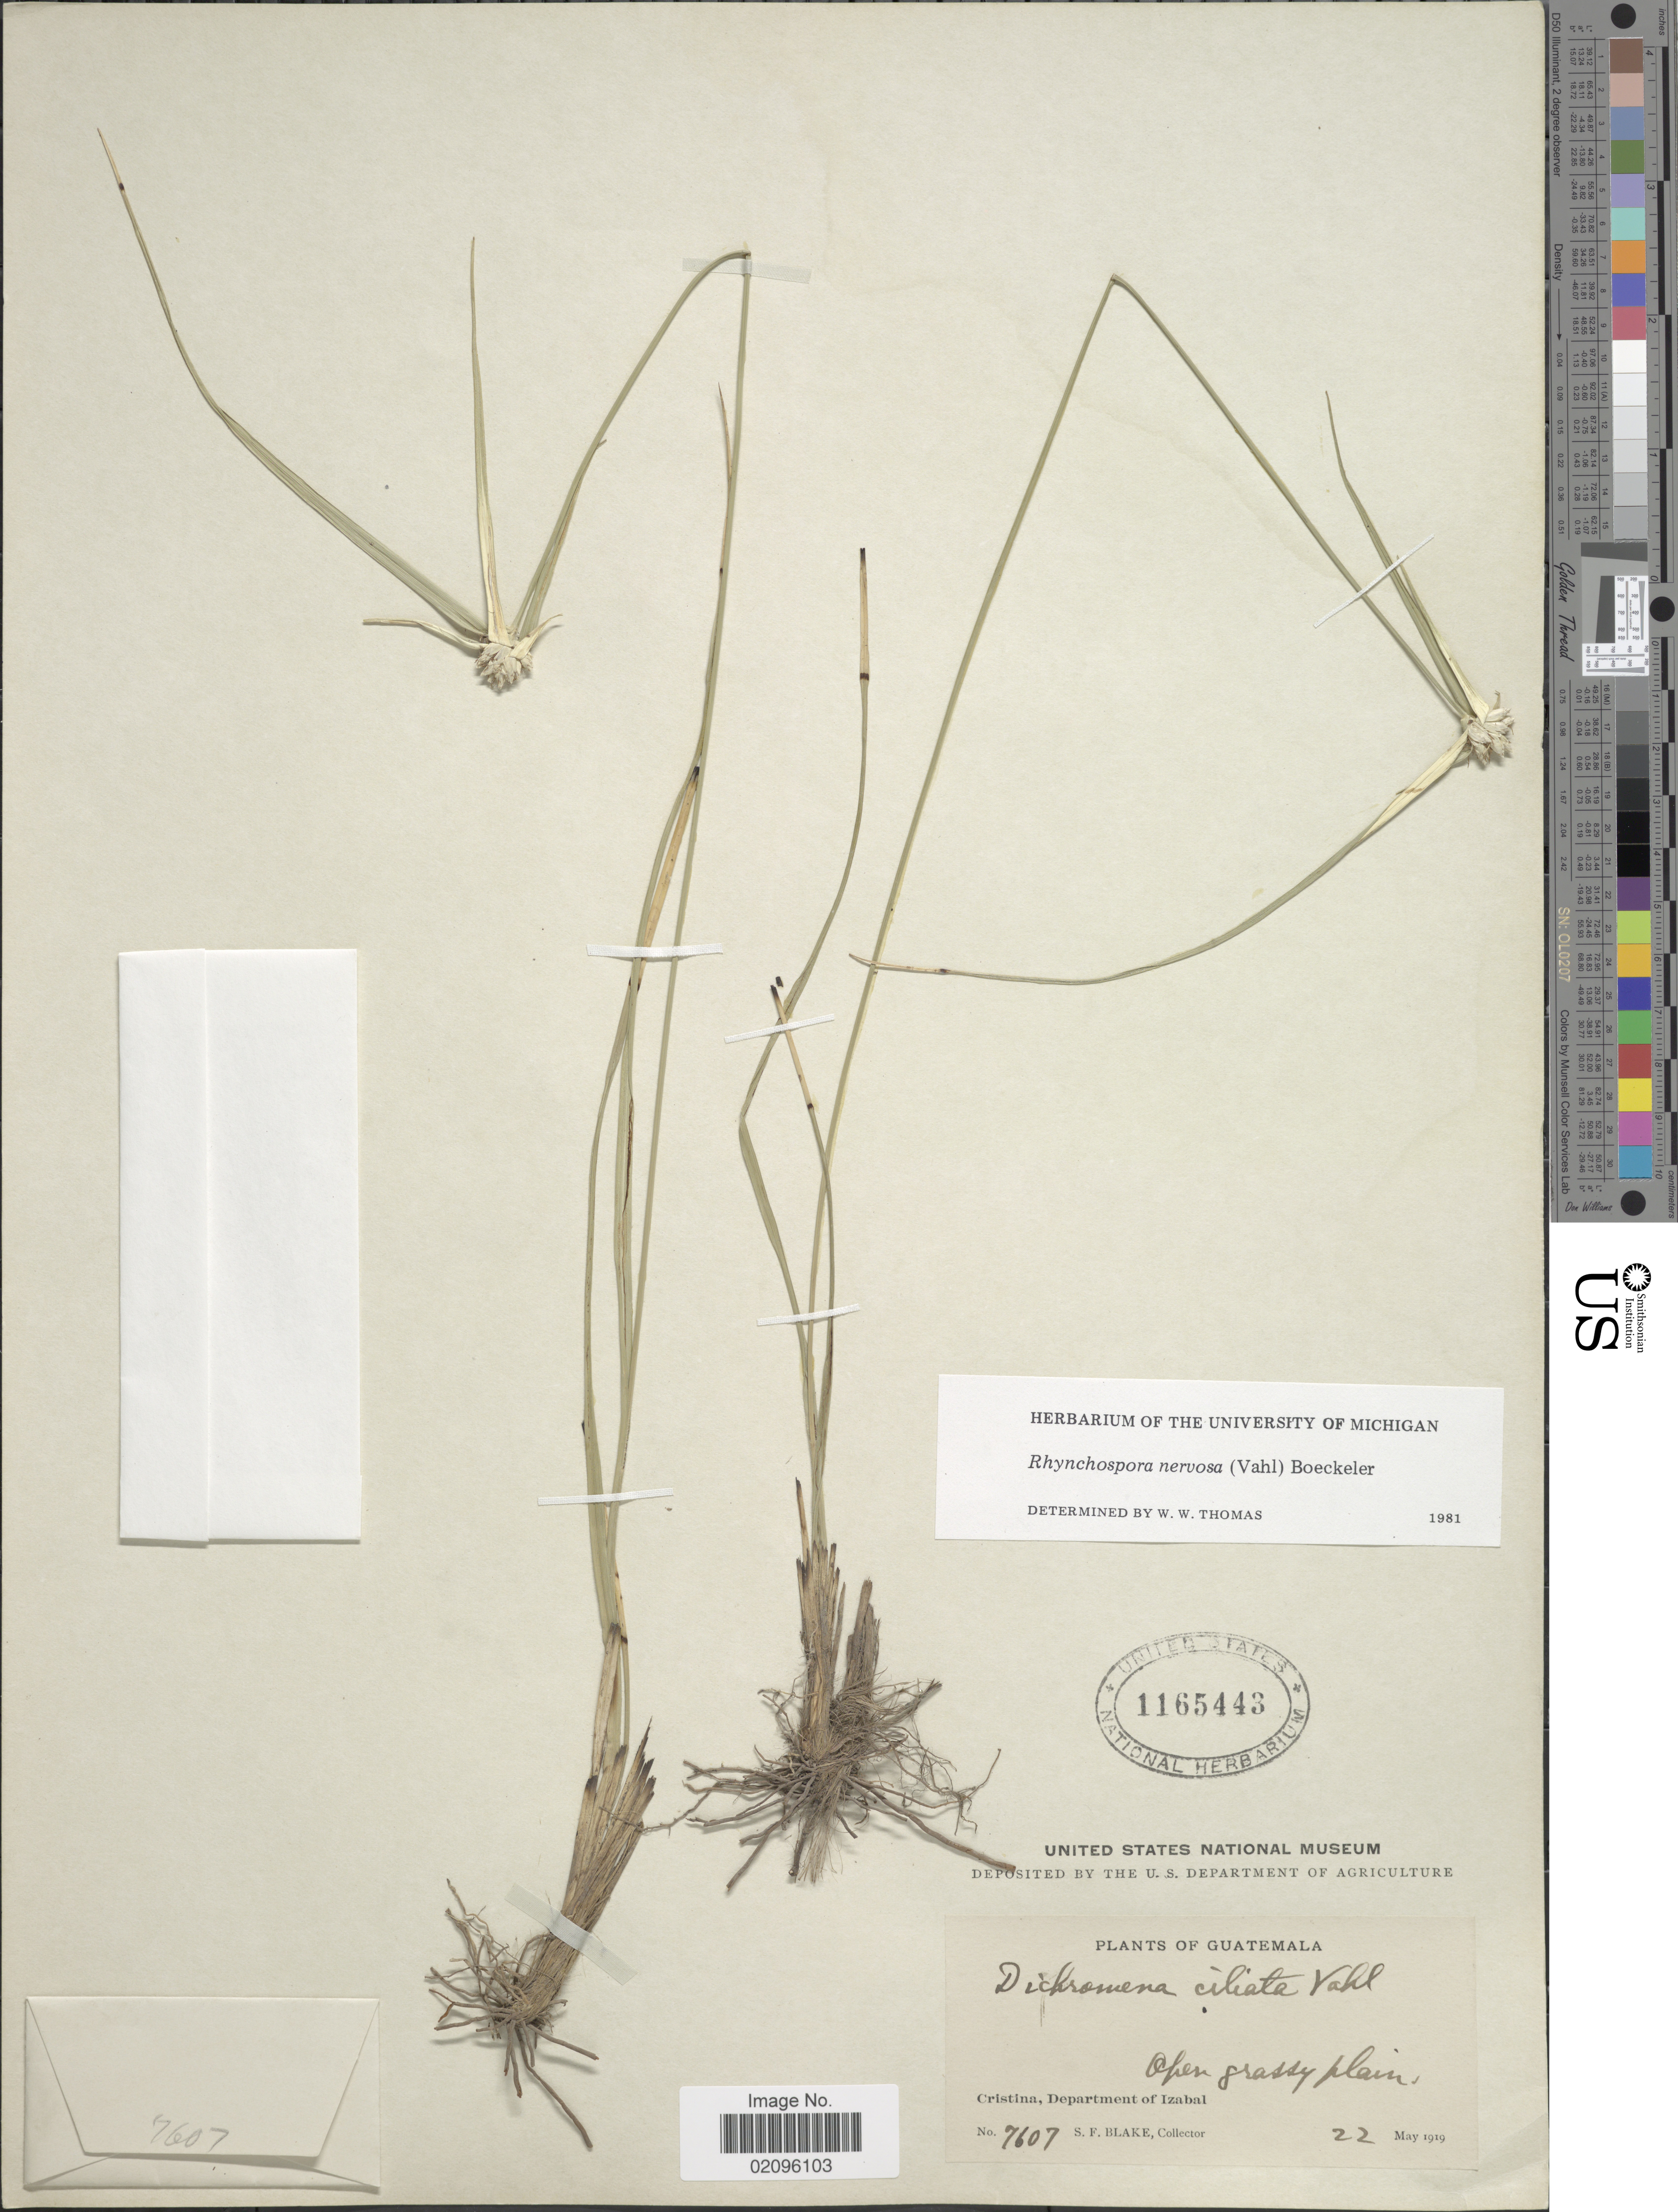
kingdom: Plantae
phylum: Tracheophyta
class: Liliopsida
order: Poales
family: Cyperaceae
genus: Rhynchospora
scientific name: Rhynchospora nervosa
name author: (Vahl) Boeckeler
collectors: S. Blake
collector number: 7607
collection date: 1919-05-22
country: Guatemala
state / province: Izabal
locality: Cristina, open grassy plain.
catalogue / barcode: US 1165443